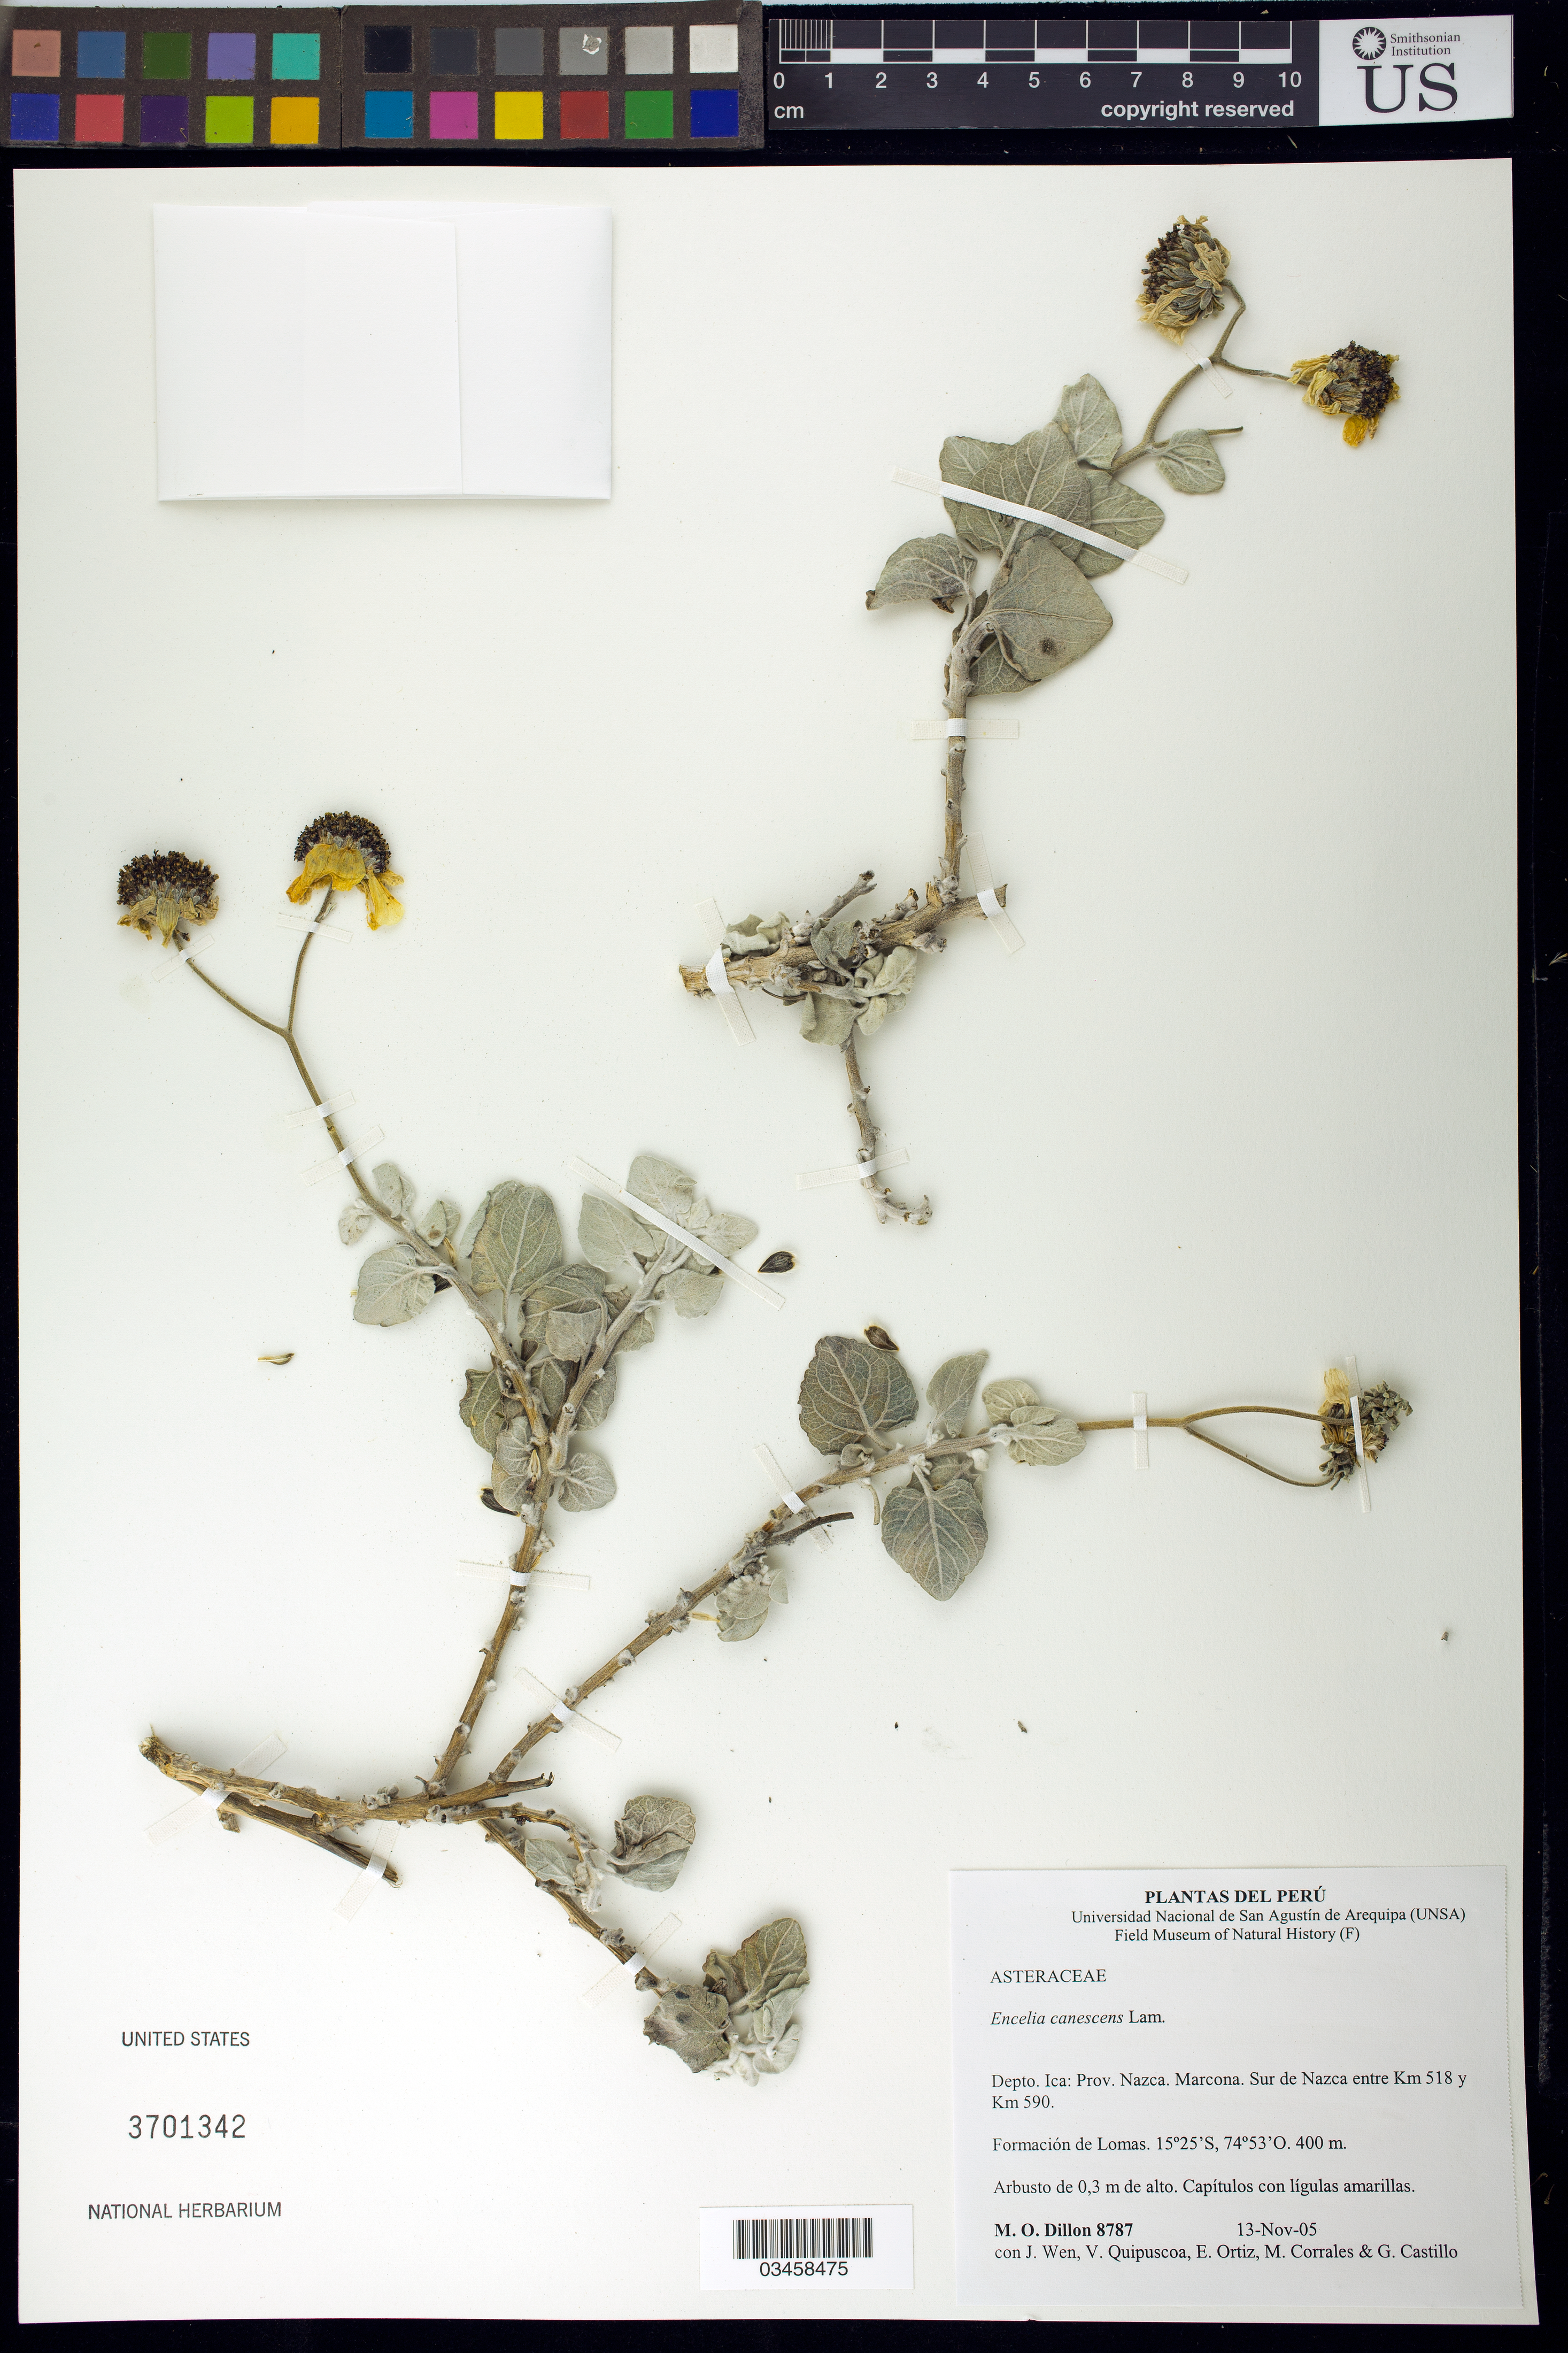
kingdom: Plantae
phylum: Tracheophyta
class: Magnoliopsida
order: Asterales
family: Asteraceae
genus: Encelia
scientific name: Encelia canescens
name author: Lam.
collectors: M. O. Dillon, V. Quipuscoa, E. Ortiz, M. Corrales & G. Castillo C.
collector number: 8787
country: Peru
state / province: Ica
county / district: Nazca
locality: Marcona, Sur de Nazca. Marcona. Sur de Nazca entre Km 518 Y Km 590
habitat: Formacion de Lomas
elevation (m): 400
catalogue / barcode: US 3701342